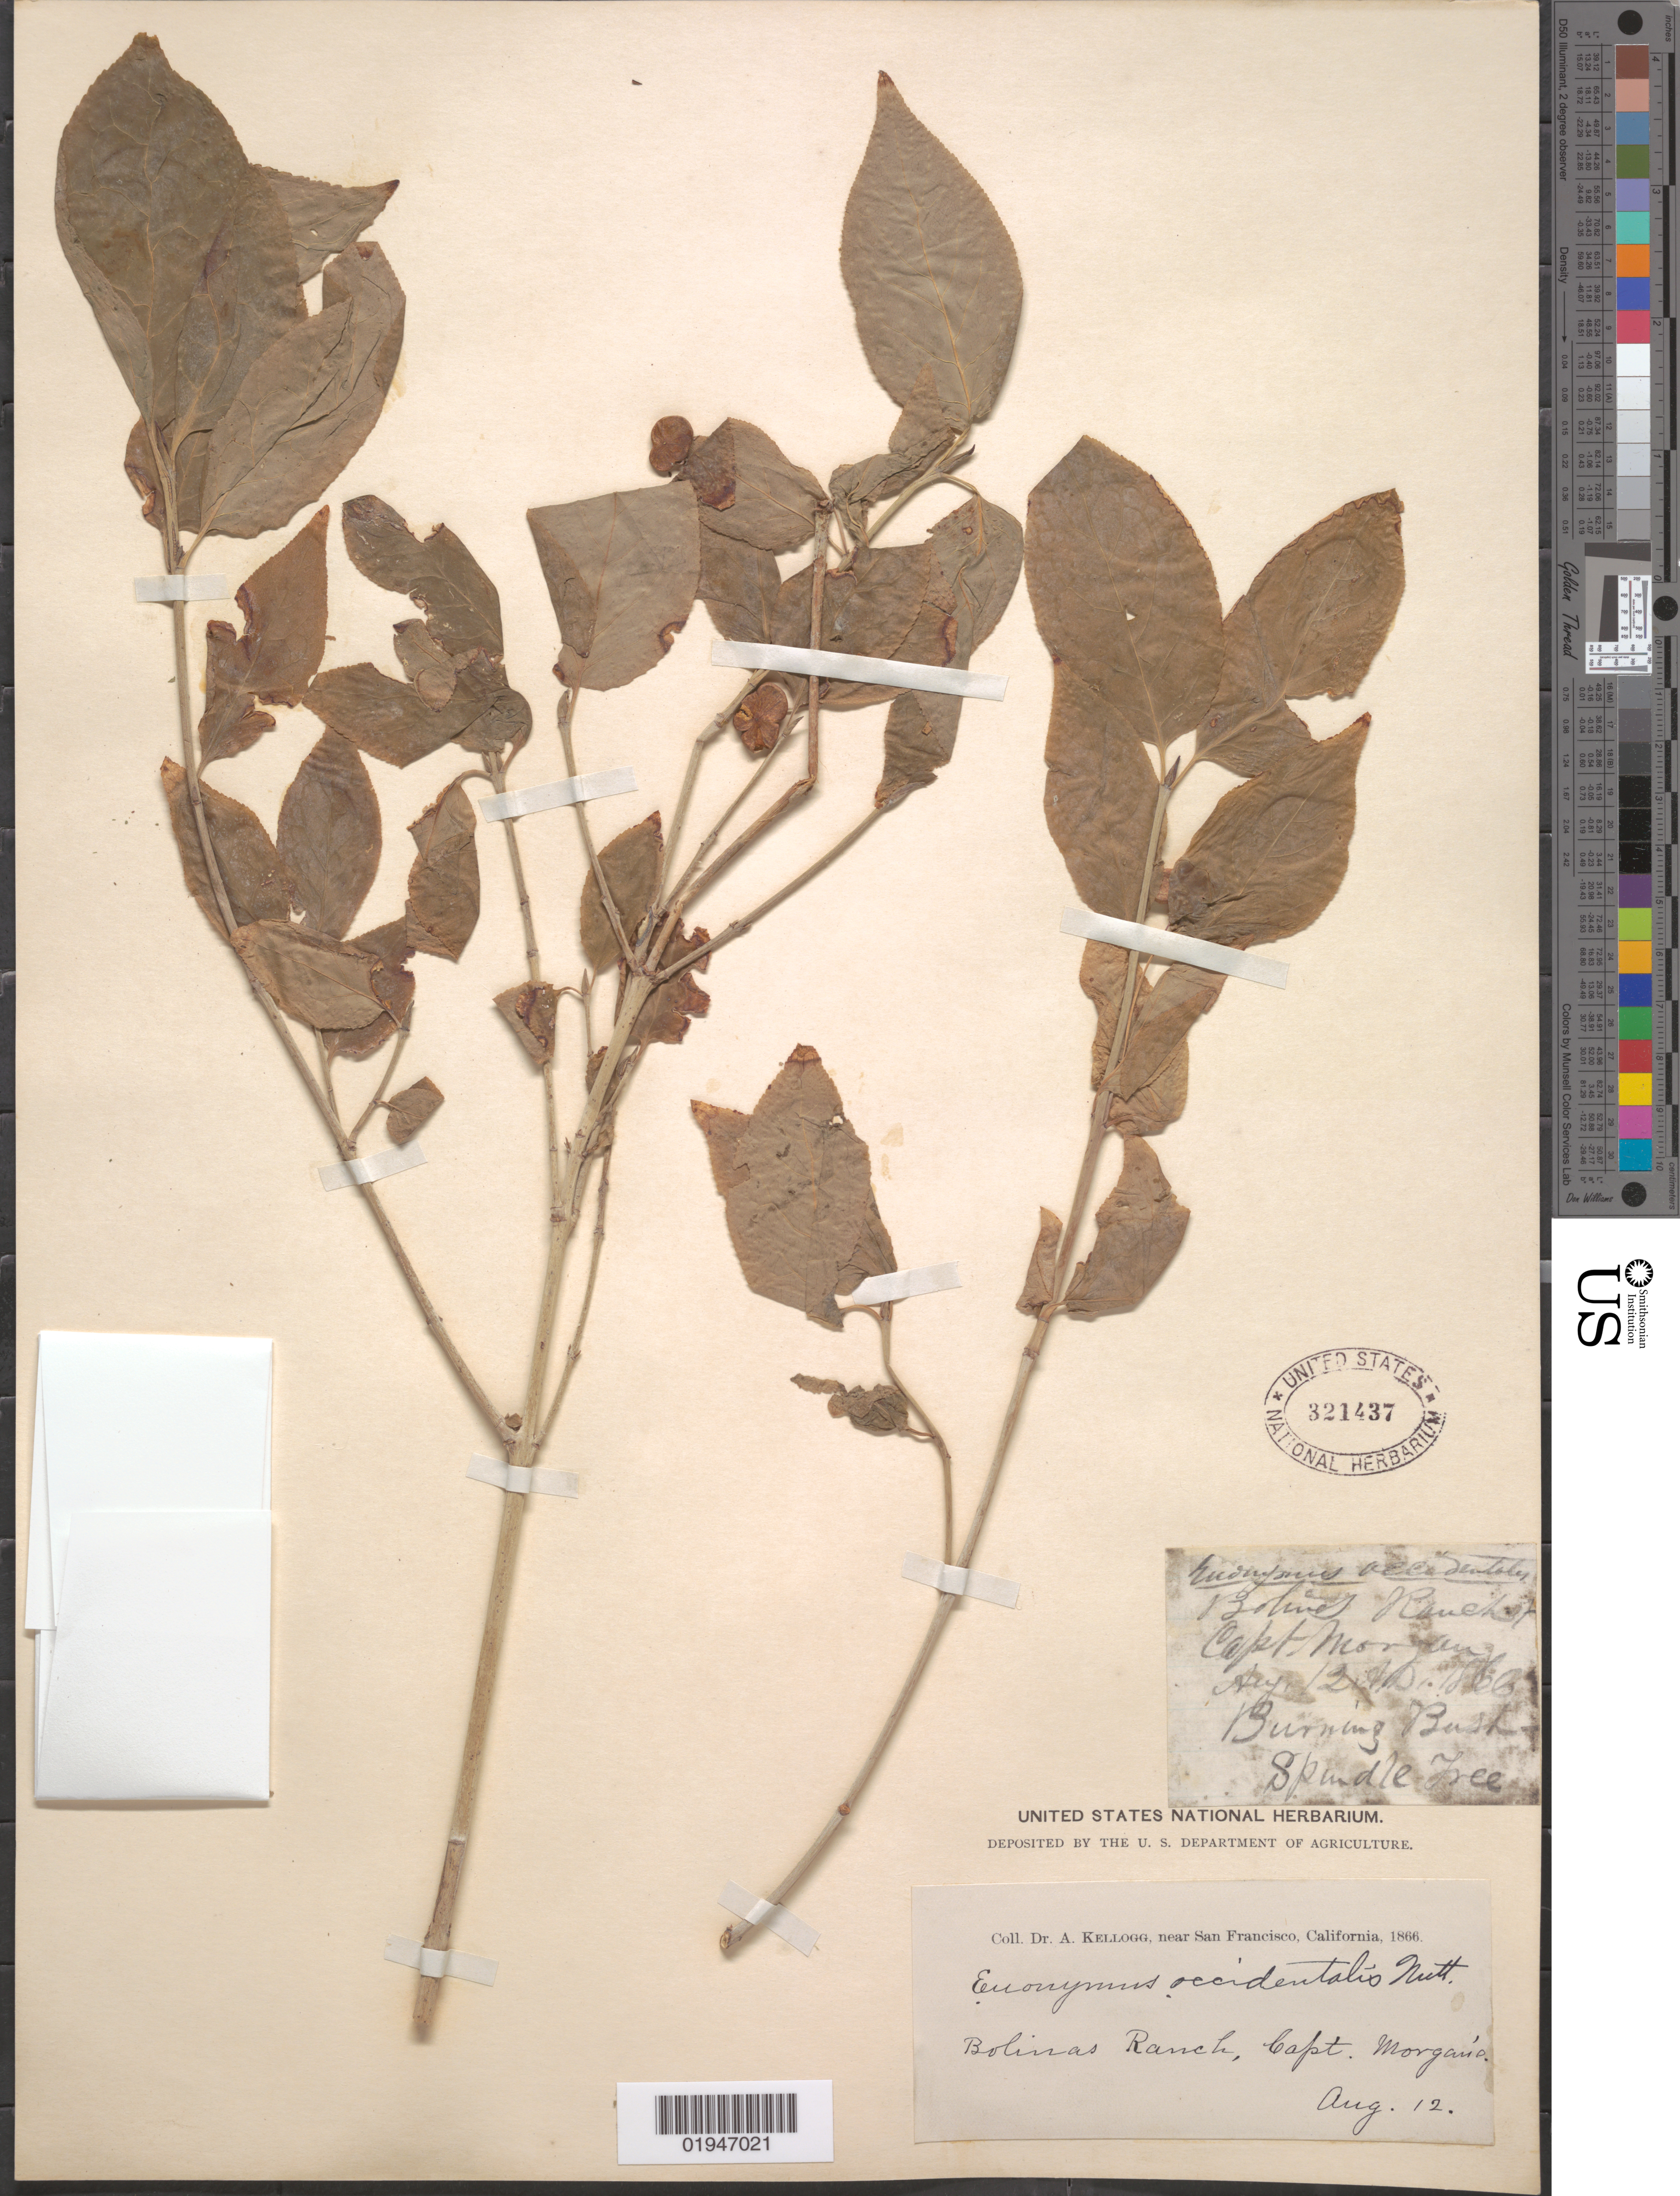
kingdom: Plantae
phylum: Tracheophyta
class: Magnoliopsida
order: Celastrales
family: Celastraceae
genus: Euonymus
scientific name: Euonymus occidentalis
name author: Nutt. ex Torr.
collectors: A. Kellogg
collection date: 1866-08-12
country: United States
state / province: California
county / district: Marin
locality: Bplinas Ranch, Capt. Morgan's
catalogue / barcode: US 321437